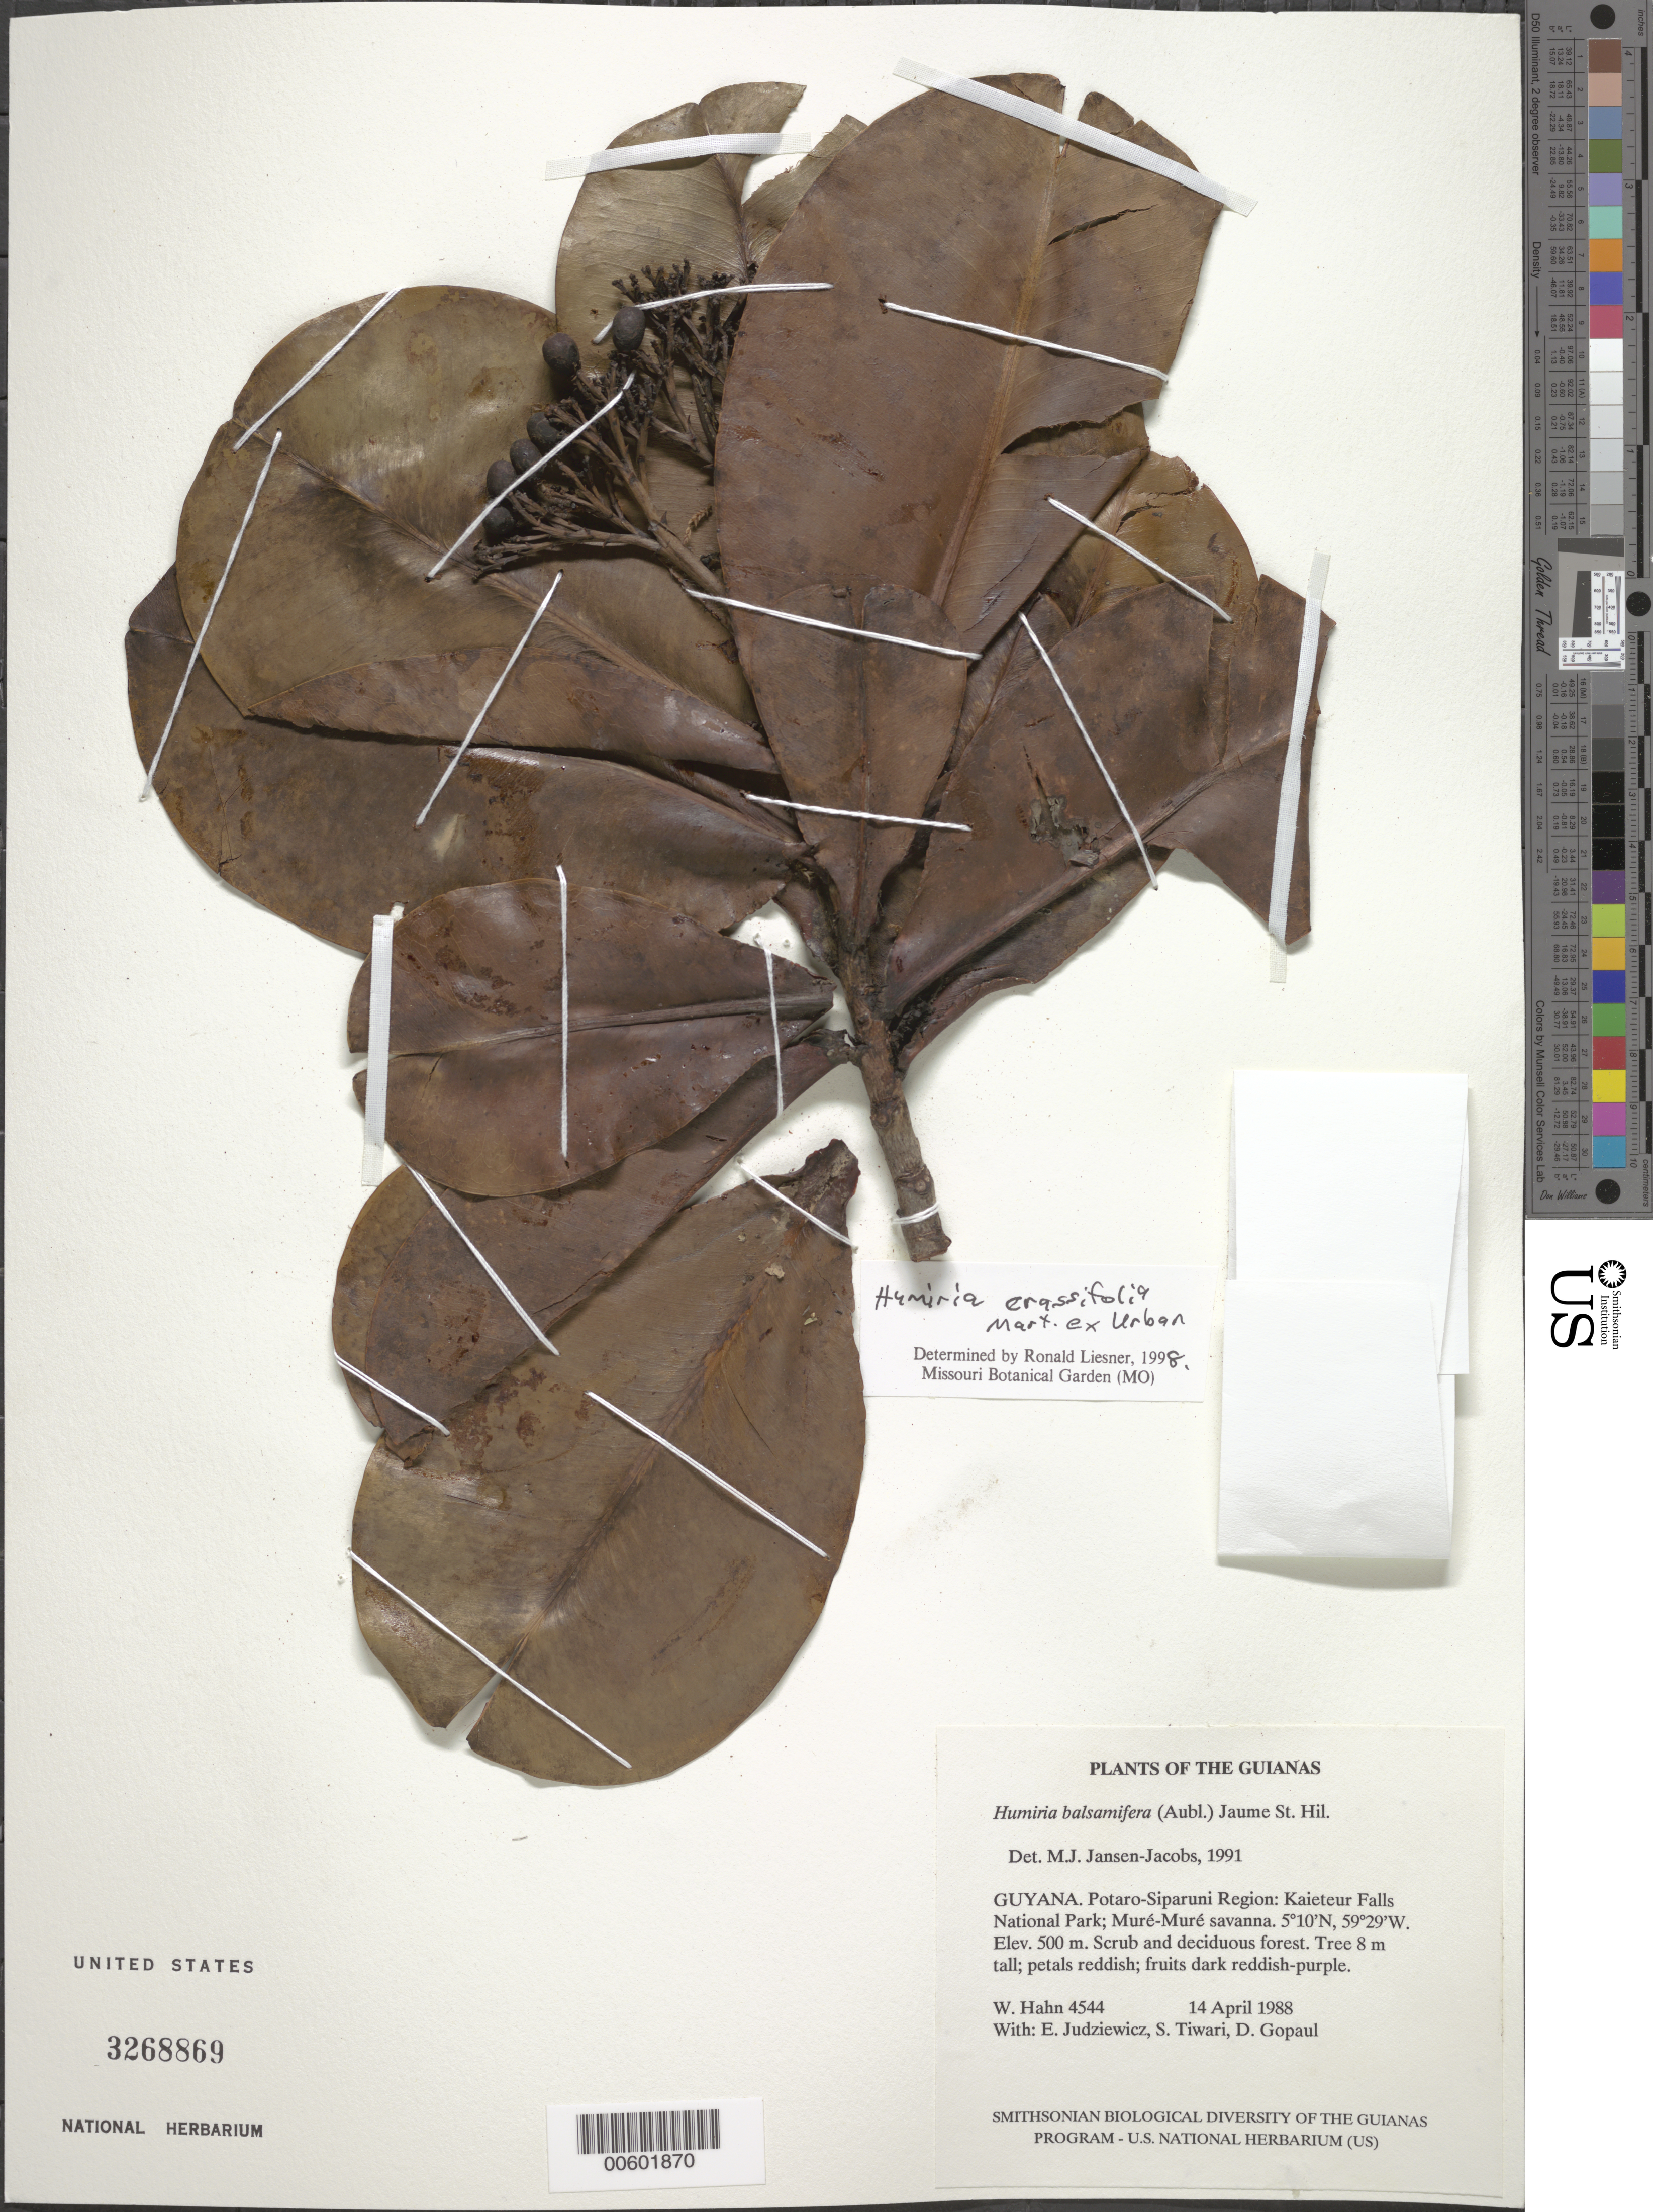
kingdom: Plantae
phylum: Tracheophyta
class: Magnoliopsida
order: Malpighiales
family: Humiriaceae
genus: Humiria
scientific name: Humiria crassifolia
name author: Mart. ex Urb.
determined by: Liesner, R. L.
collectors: W. Hahn, E. J. Judziewicz, S. Tiwari & D. Gopaul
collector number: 4544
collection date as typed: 14 April 1988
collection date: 1988-04-14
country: Guyana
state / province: Potaro-Siparuni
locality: Kaieteur Falls National Park; Muré-Muré savanna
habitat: Scrub and deciduous forest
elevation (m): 500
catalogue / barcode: US 3268869